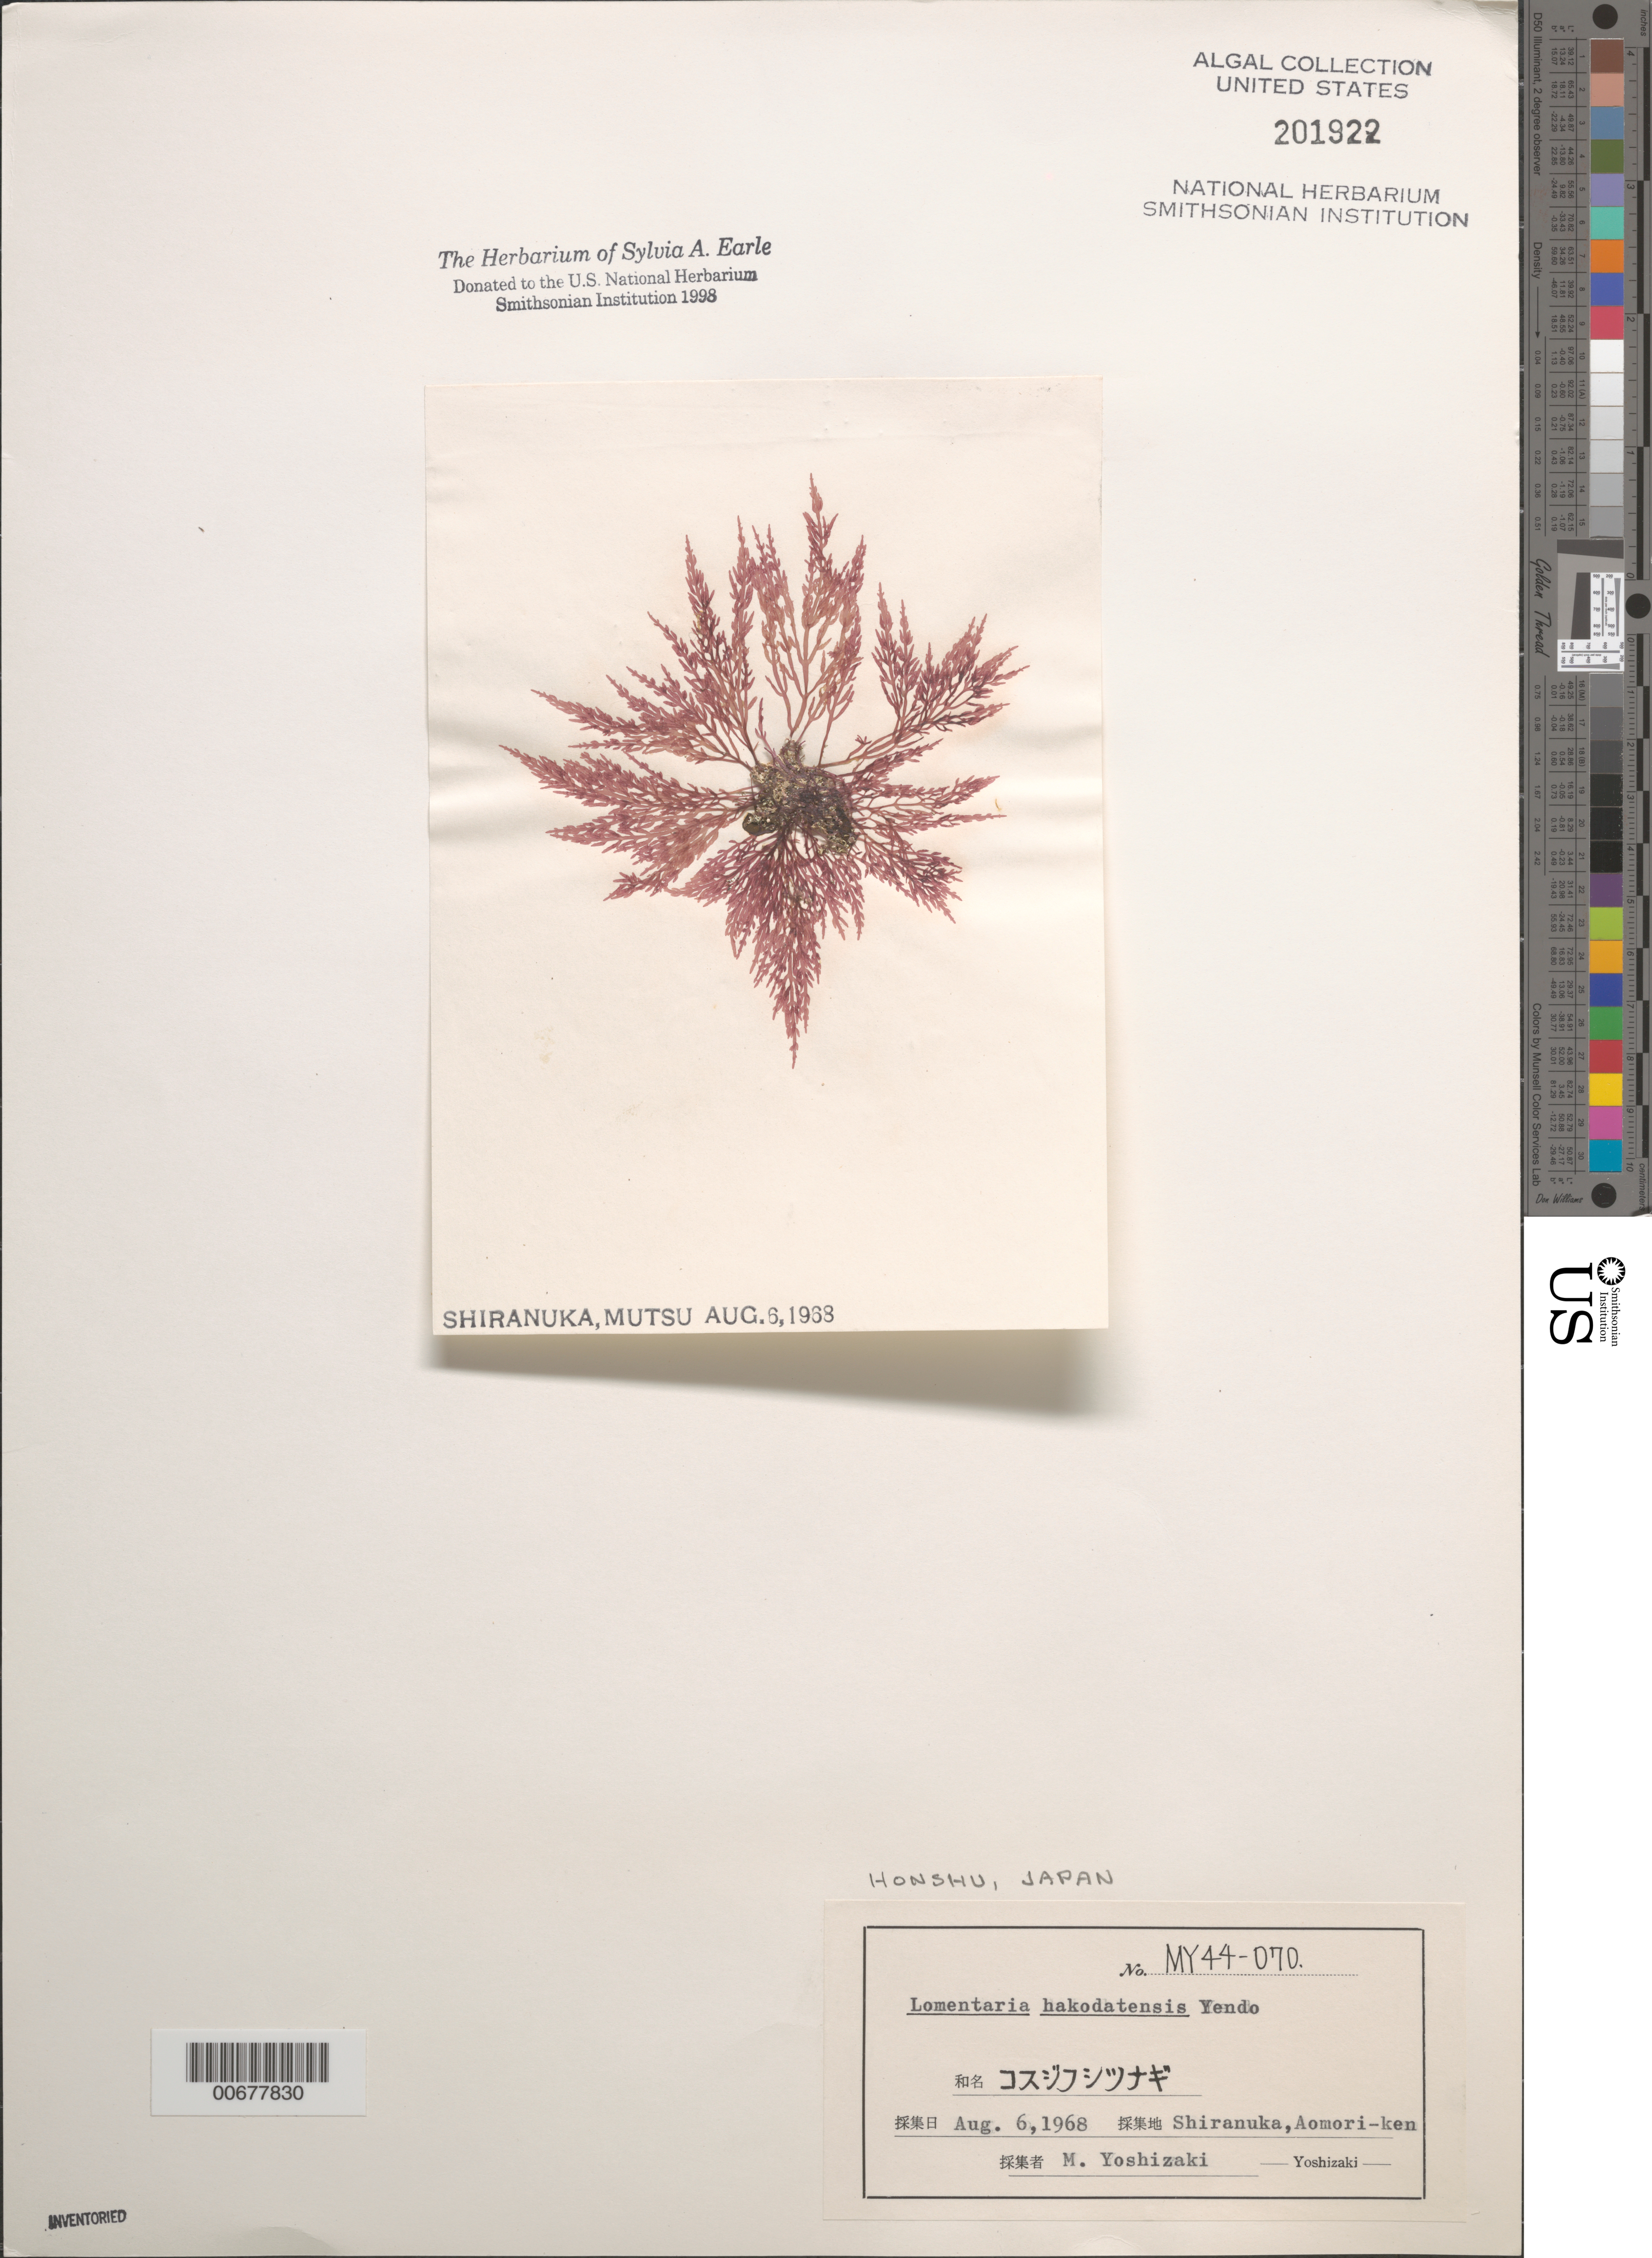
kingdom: Plantae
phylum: Rhodophyta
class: Florideophyceae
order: Rhodymeniales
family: Lomentariaceae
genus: Yendoa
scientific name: Yendoa hakodatensis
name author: (Yendo) Santos et al.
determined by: Algae name updating Project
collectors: M. Yoshizaki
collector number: MY 44-070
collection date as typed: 06 Aug 1968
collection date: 1968-08-06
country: Japan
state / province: Aomori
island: Honshu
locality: Shiranuka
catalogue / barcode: US 201922